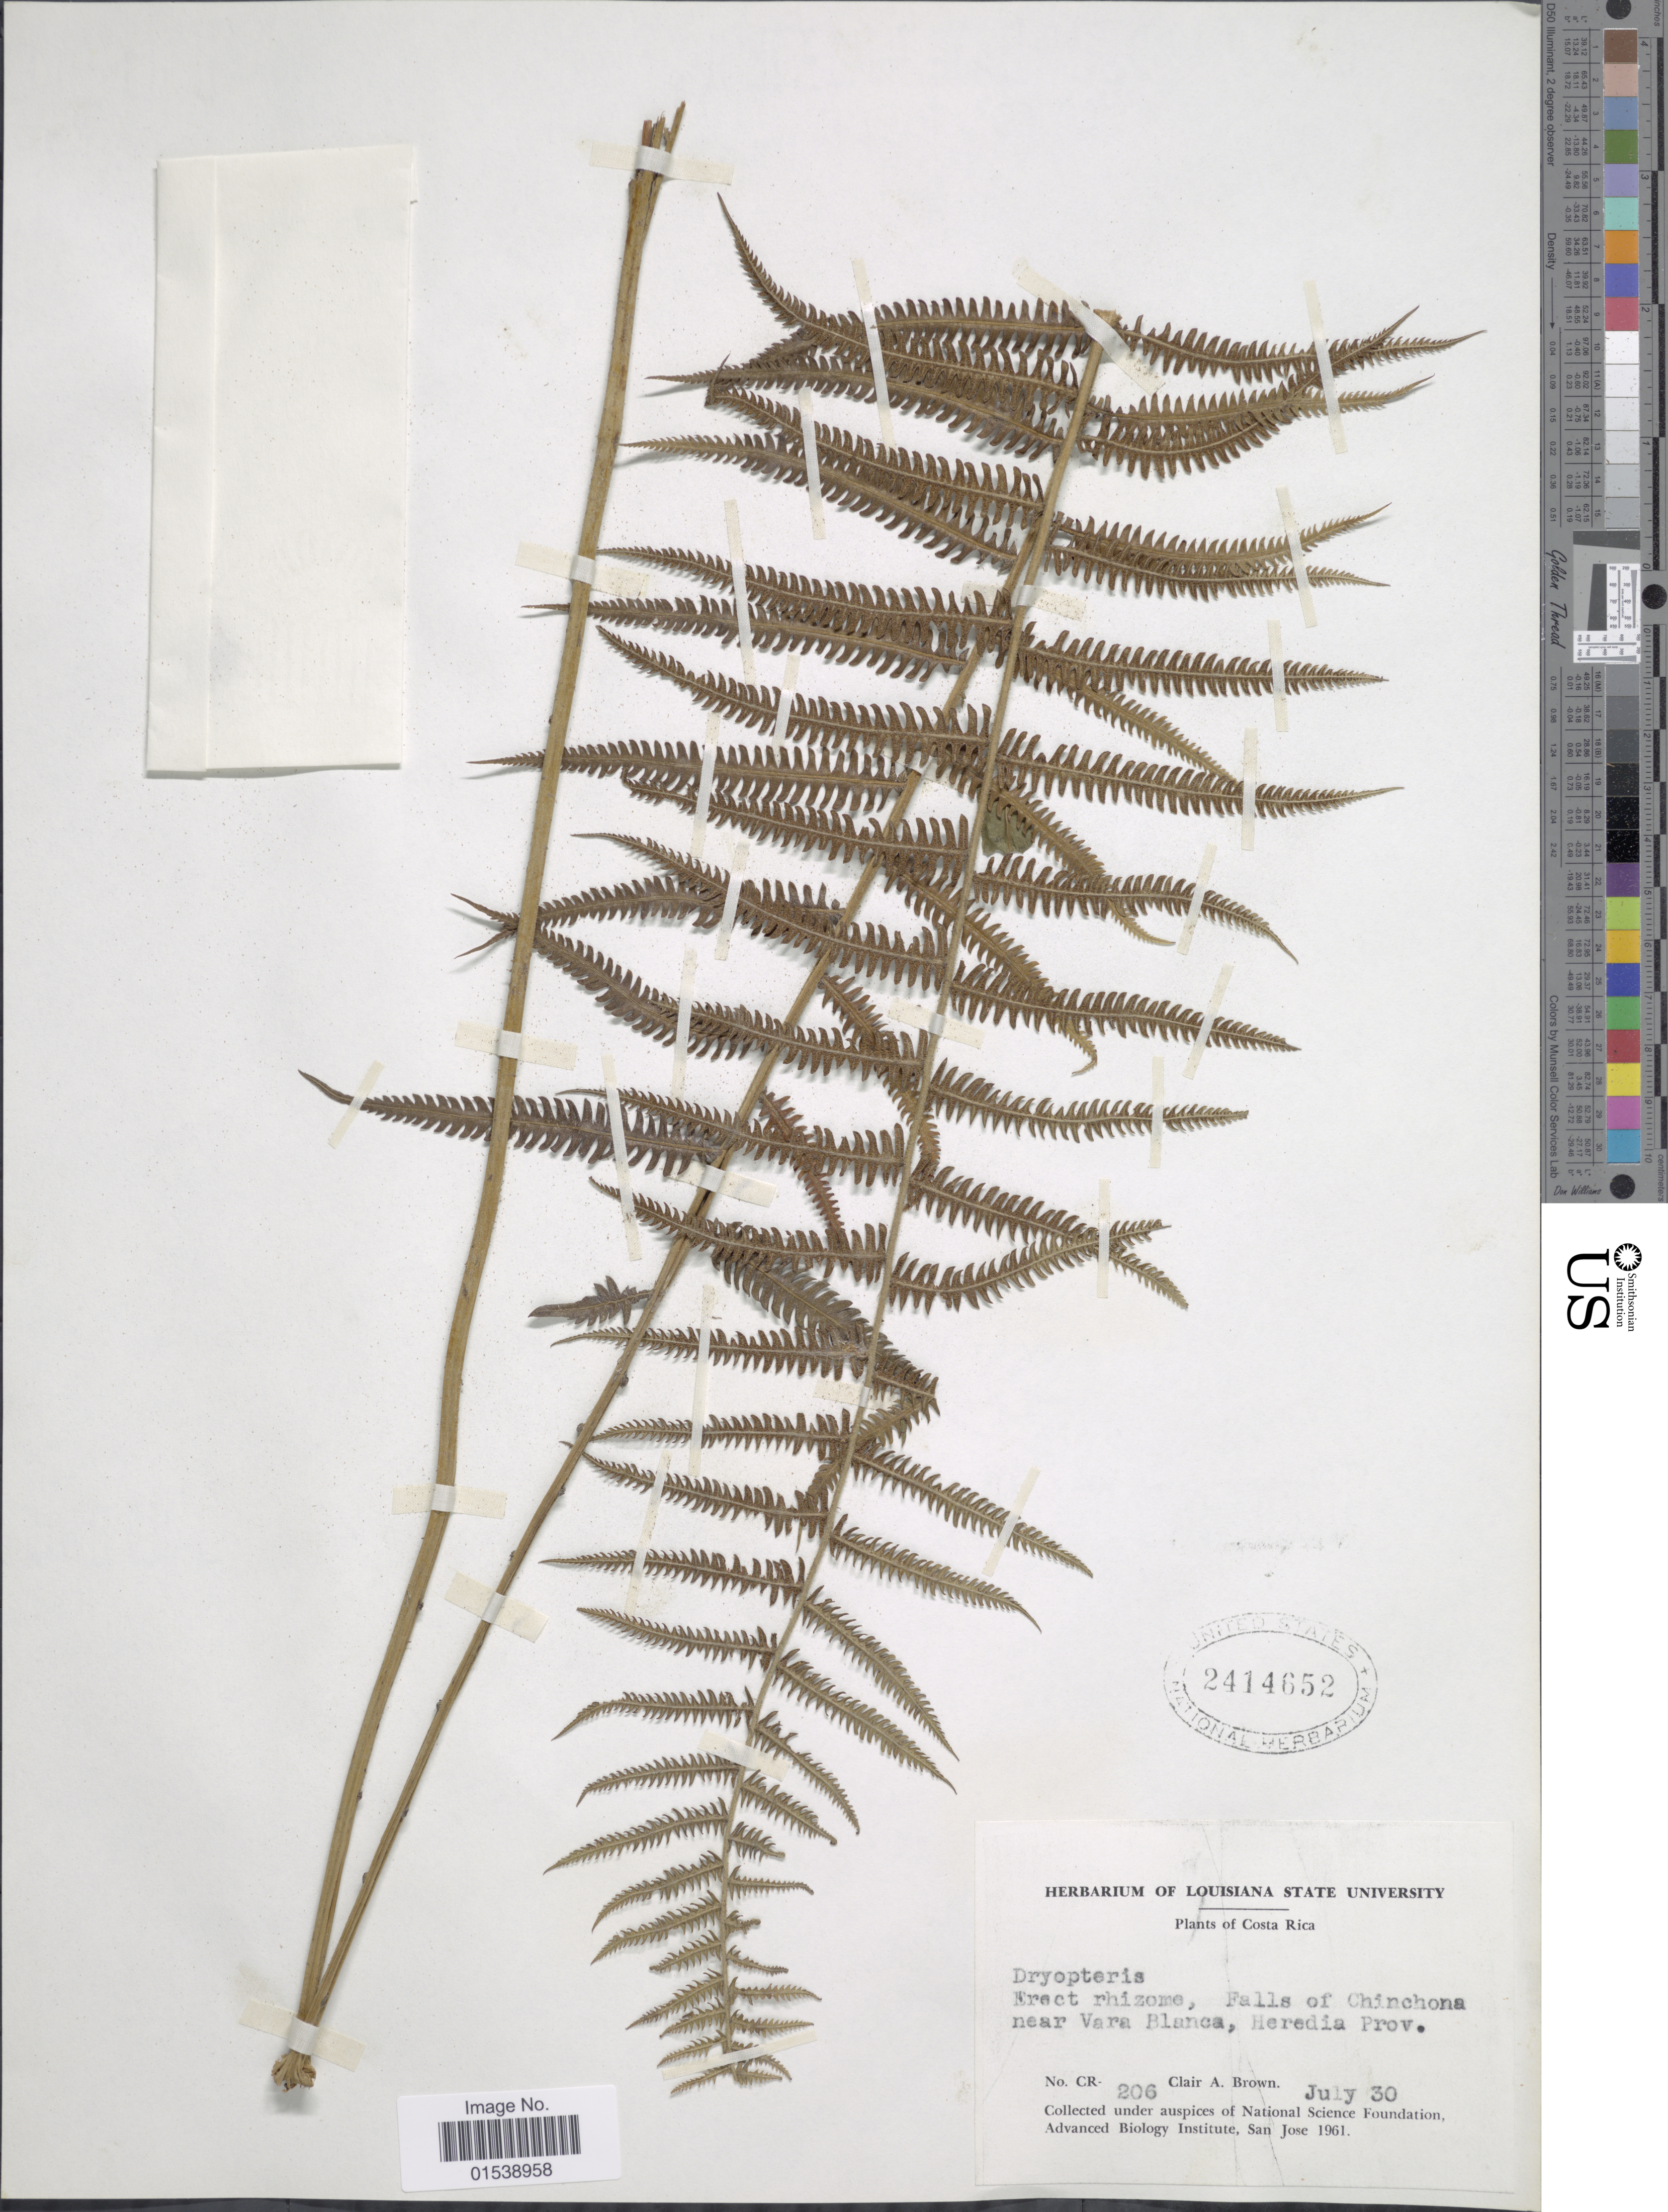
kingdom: Plantae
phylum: Tracheophyta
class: Polypodiopsida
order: Polypodiales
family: Thelypteridaceae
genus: Amauropelta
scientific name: Amauropelta rudis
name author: (Kunze) Pic. Serm.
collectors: C. A. Brown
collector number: CR-206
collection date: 1961-07-30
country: Costa Rica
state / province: Heredia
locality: Falls of Chinchona near Vara Blanca, Heredia Prov.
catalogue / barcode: US 2414652